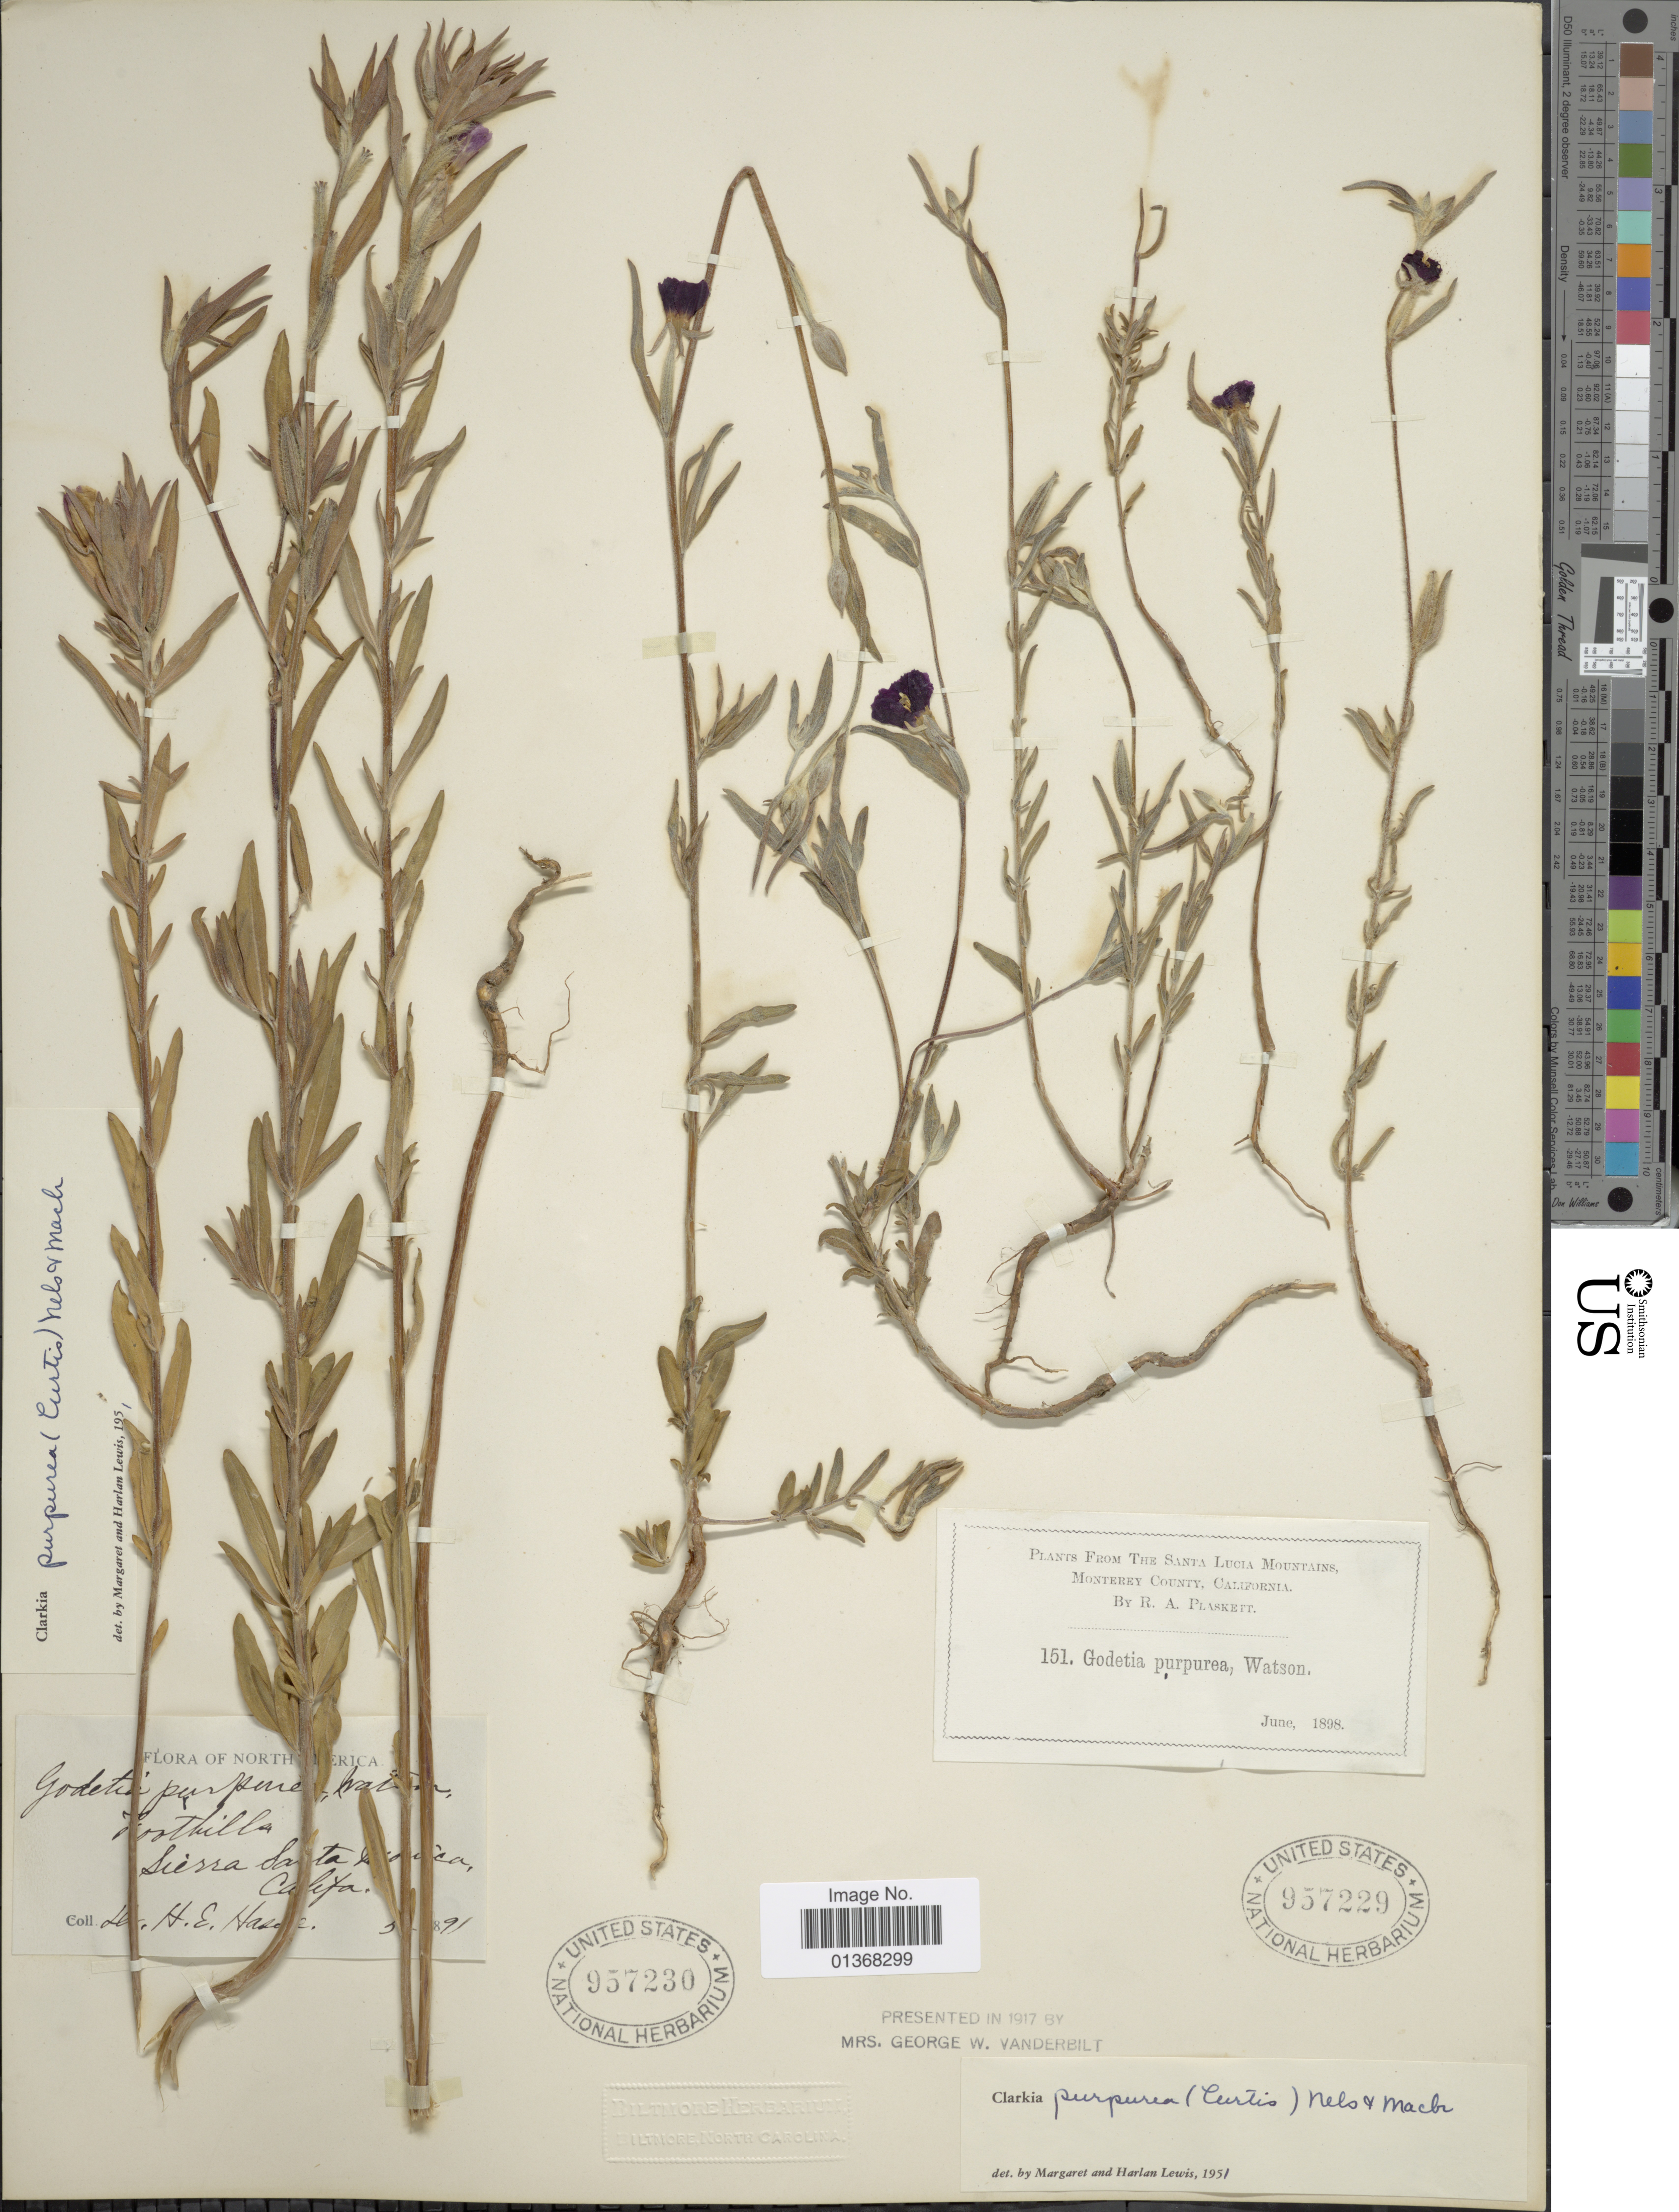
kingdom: Plantae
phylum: Tracheophyta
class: Magnoliopsida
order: Myrtales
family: Onagraceae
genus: Clarkia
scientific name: Clarkia purpurea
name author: (Curtis) A. Nelson & J.F. Macbr.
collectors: R. Plaskett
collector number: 151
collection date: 1898-06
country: United States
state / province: California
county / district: Monterey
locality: Santa Lucia Mountains, Monterey County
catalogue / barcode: US 957229